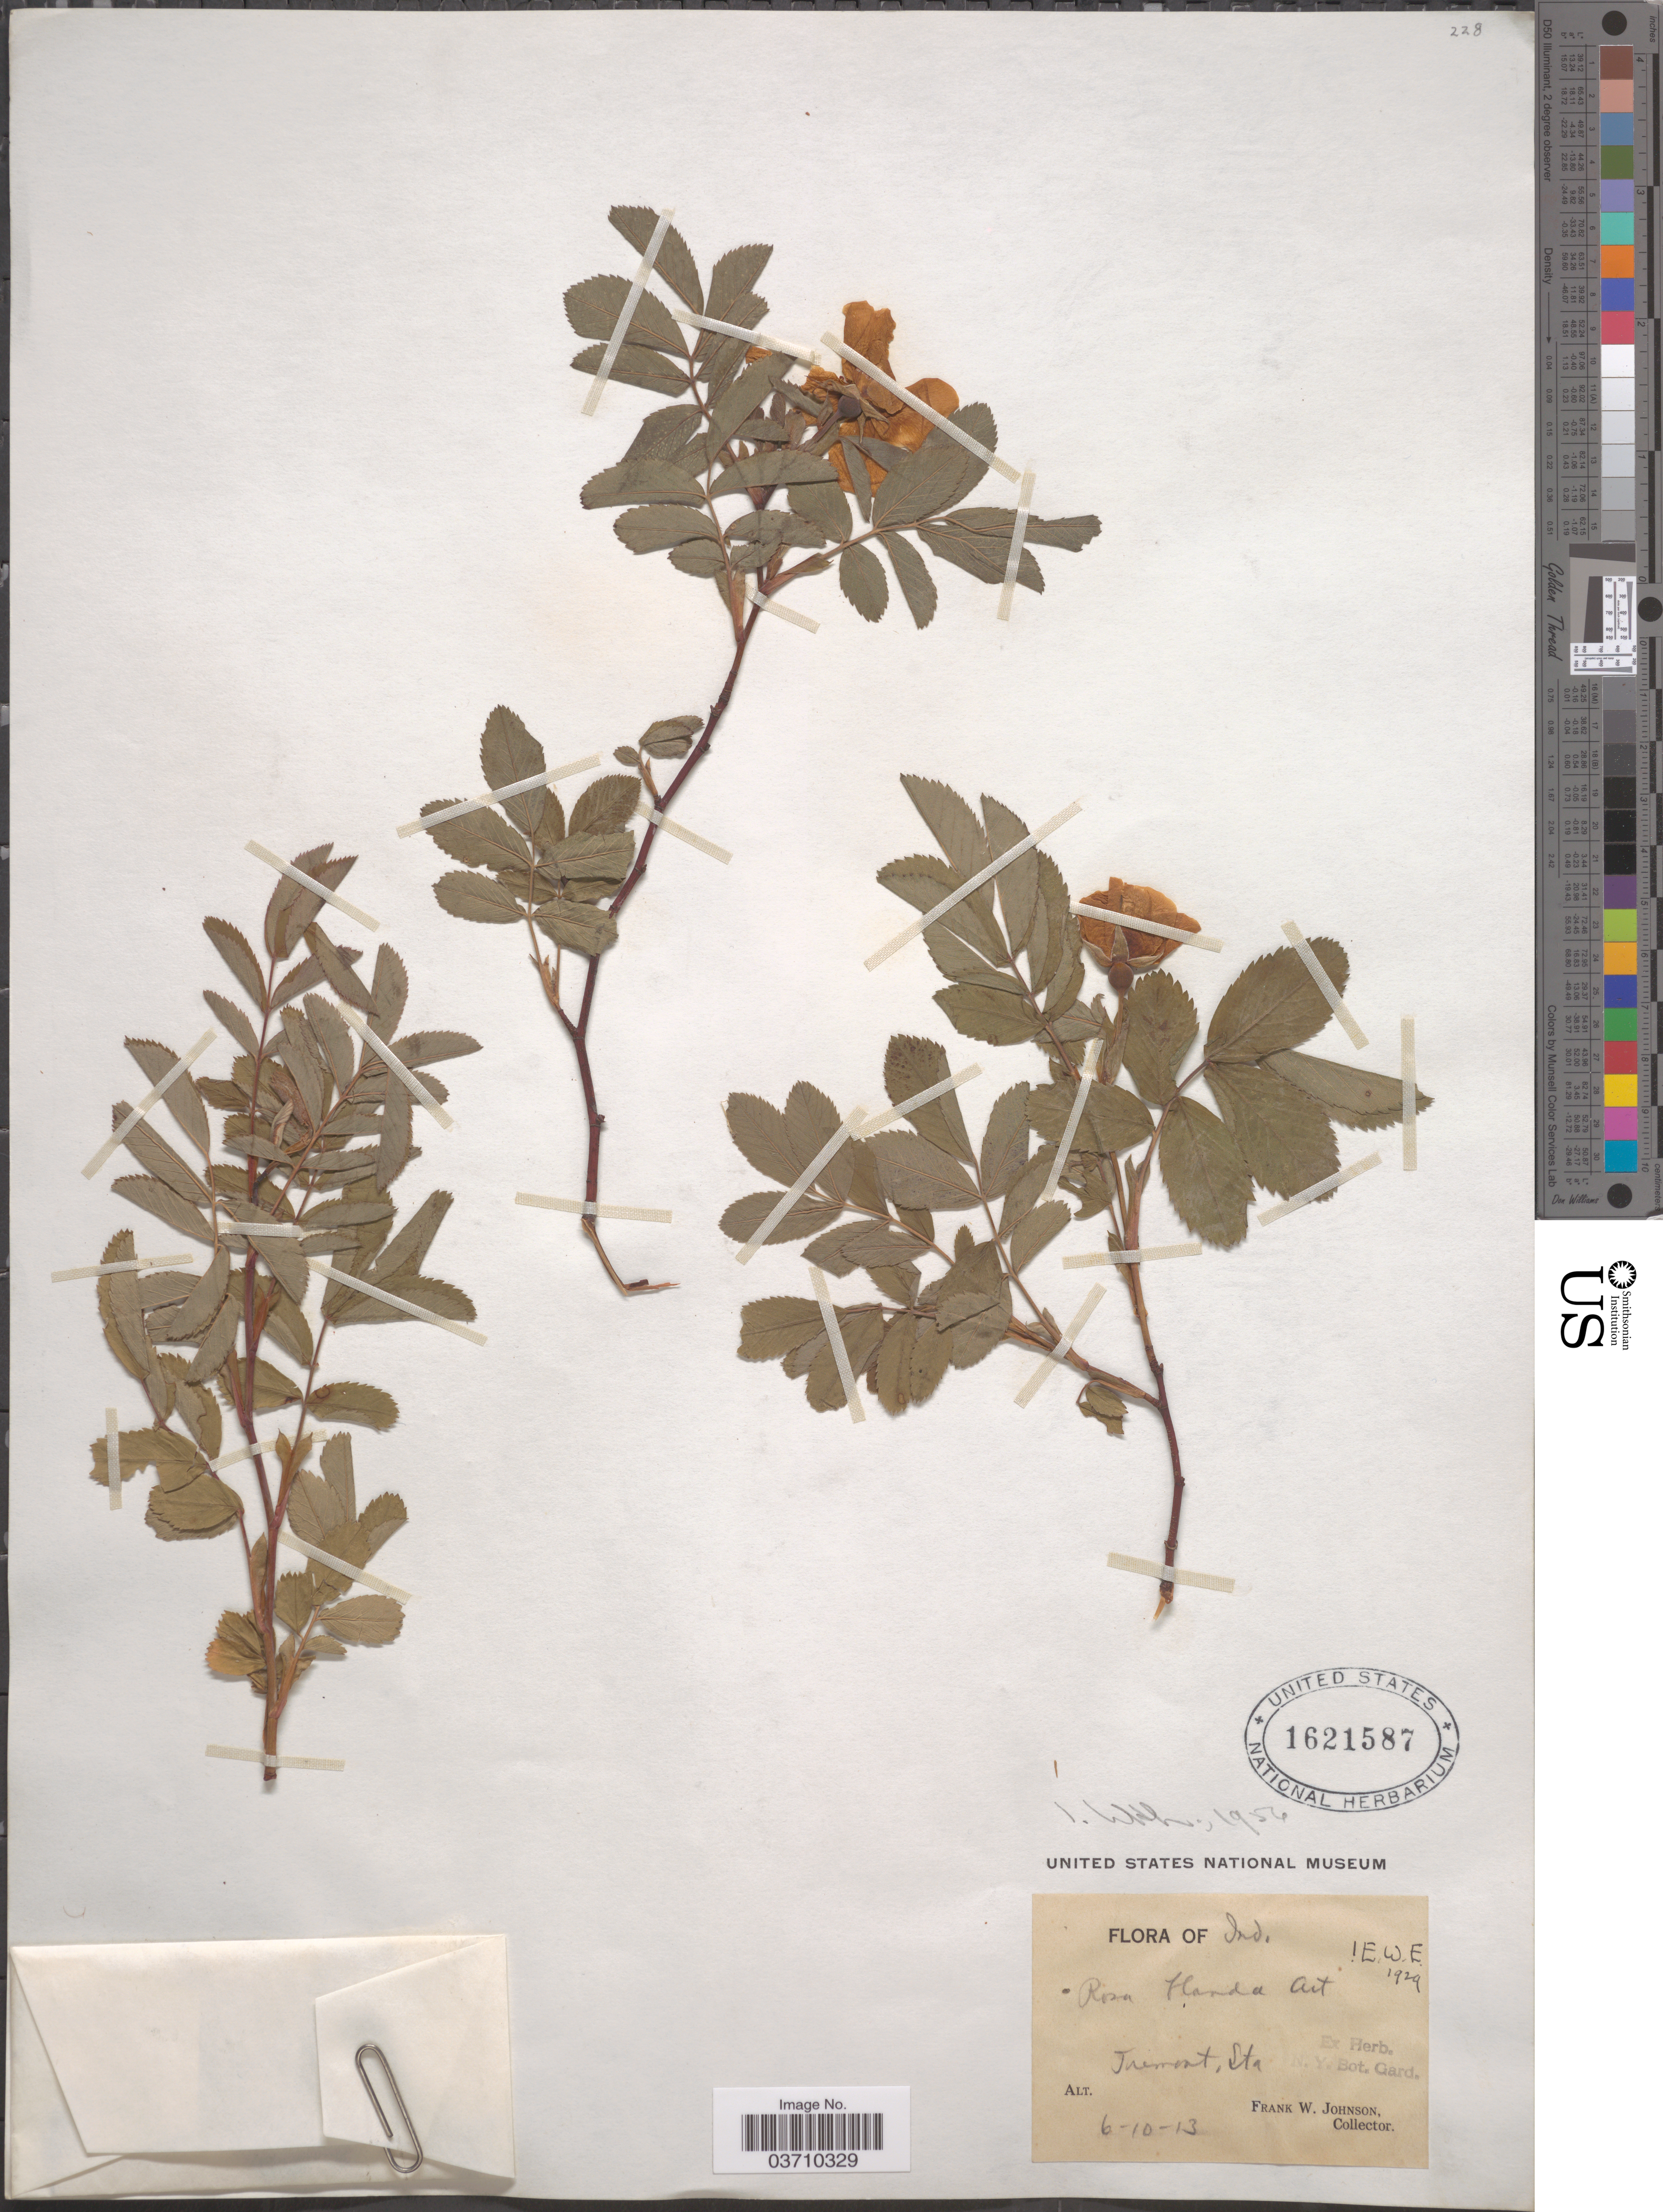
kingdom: Plantae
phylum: Tracheophyta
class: Magnoliopsida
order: Rosales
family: Rosaceae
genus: Rosa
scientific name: Rosa blanda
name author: Aiton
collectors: F. W. Johnson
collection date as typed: Transcribed d/m/y: 10/6/13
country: United States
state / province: Indiana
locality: Tremont, Sta.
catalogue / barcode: US 1621587